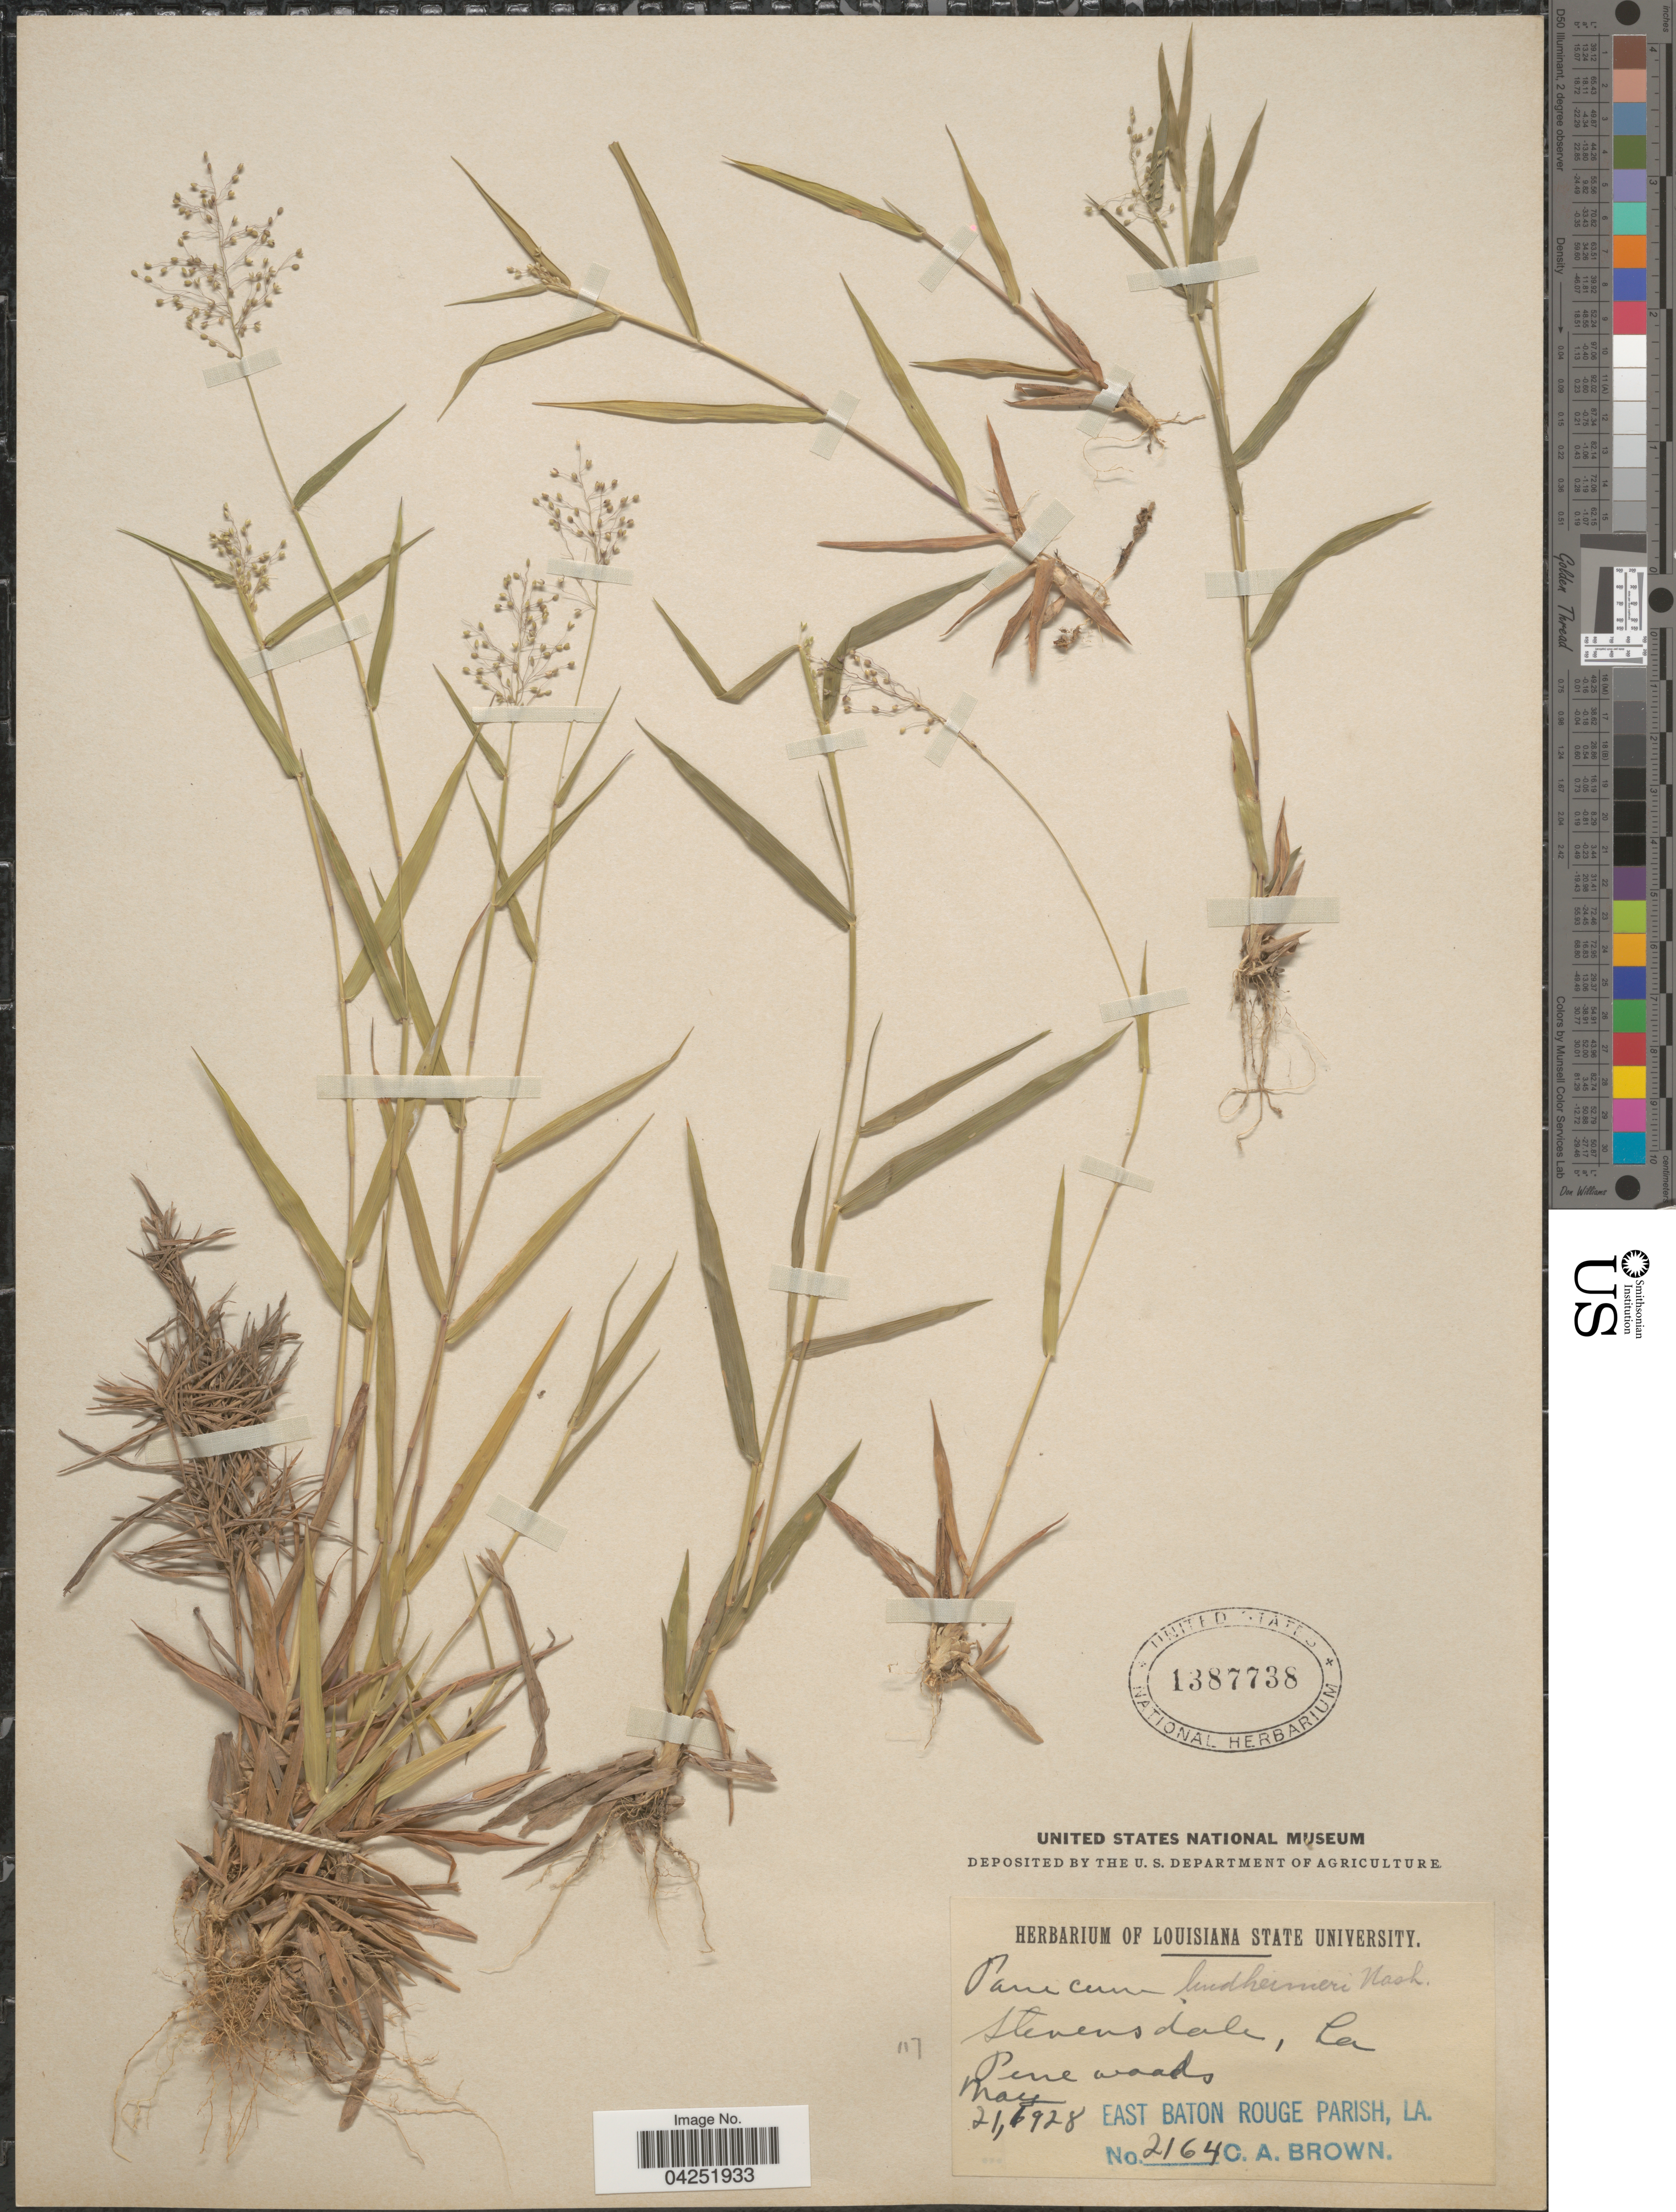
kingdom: Plantae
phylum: Tracheophyta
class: Liliopsida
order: Poales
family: Poaceae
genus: Dichanthelium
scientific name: Dichanthelium acuminatum var. lindheimeri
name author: (Nash) Gould & C.A. Clark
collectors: C. A. Brown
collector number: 2164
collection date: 1928-05-21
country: United States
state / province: Louisiana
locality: Stevensdale. Pine woods. East Baton Rouge Parish.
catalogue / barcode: US 1387738